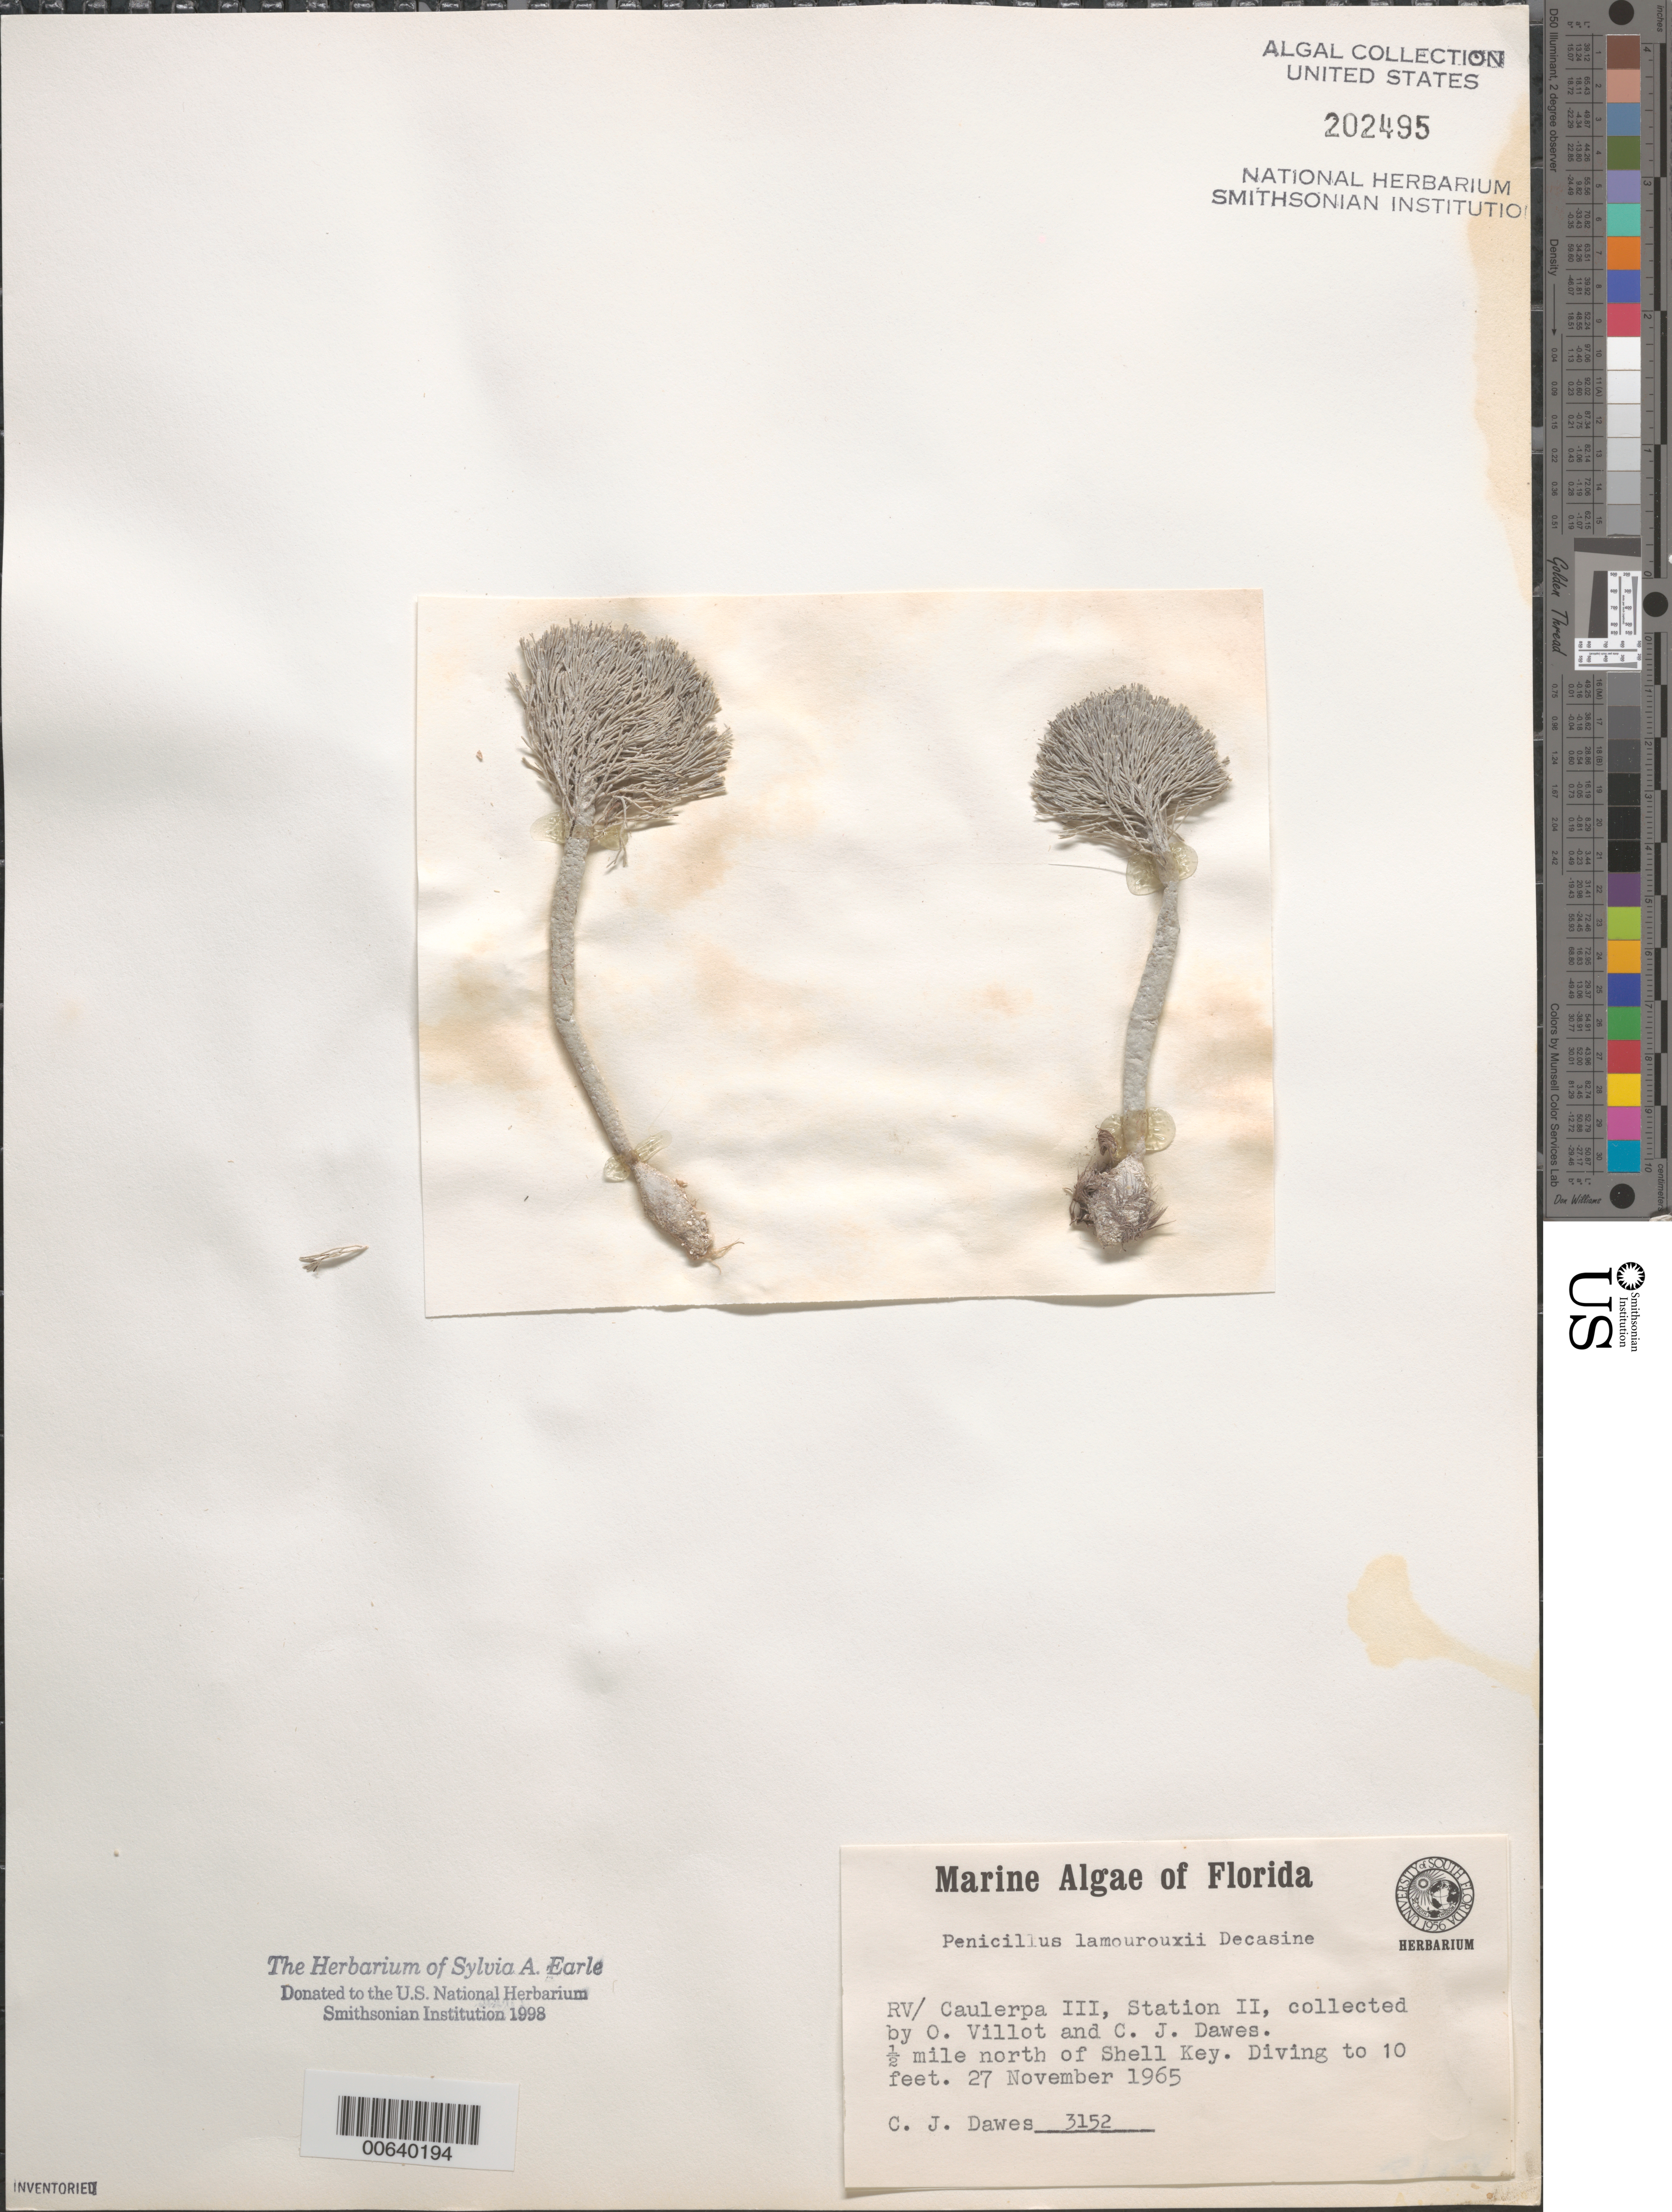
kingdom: Plantae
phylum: Chlorophyta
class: Ulvophyceae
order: Bryopsidales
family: Udoteaceae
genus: Penicillus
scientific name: Penicillus lamourouxii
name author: Decne.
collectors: C. Dawes & O. Villot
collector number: Cjd 3152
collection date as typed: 27 Nov 1965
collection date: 1965-11-27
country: United States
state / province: Florida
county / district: Monroe County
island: Florida Keys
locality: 1/2 mile north of Shell Key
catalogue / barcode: US 202495